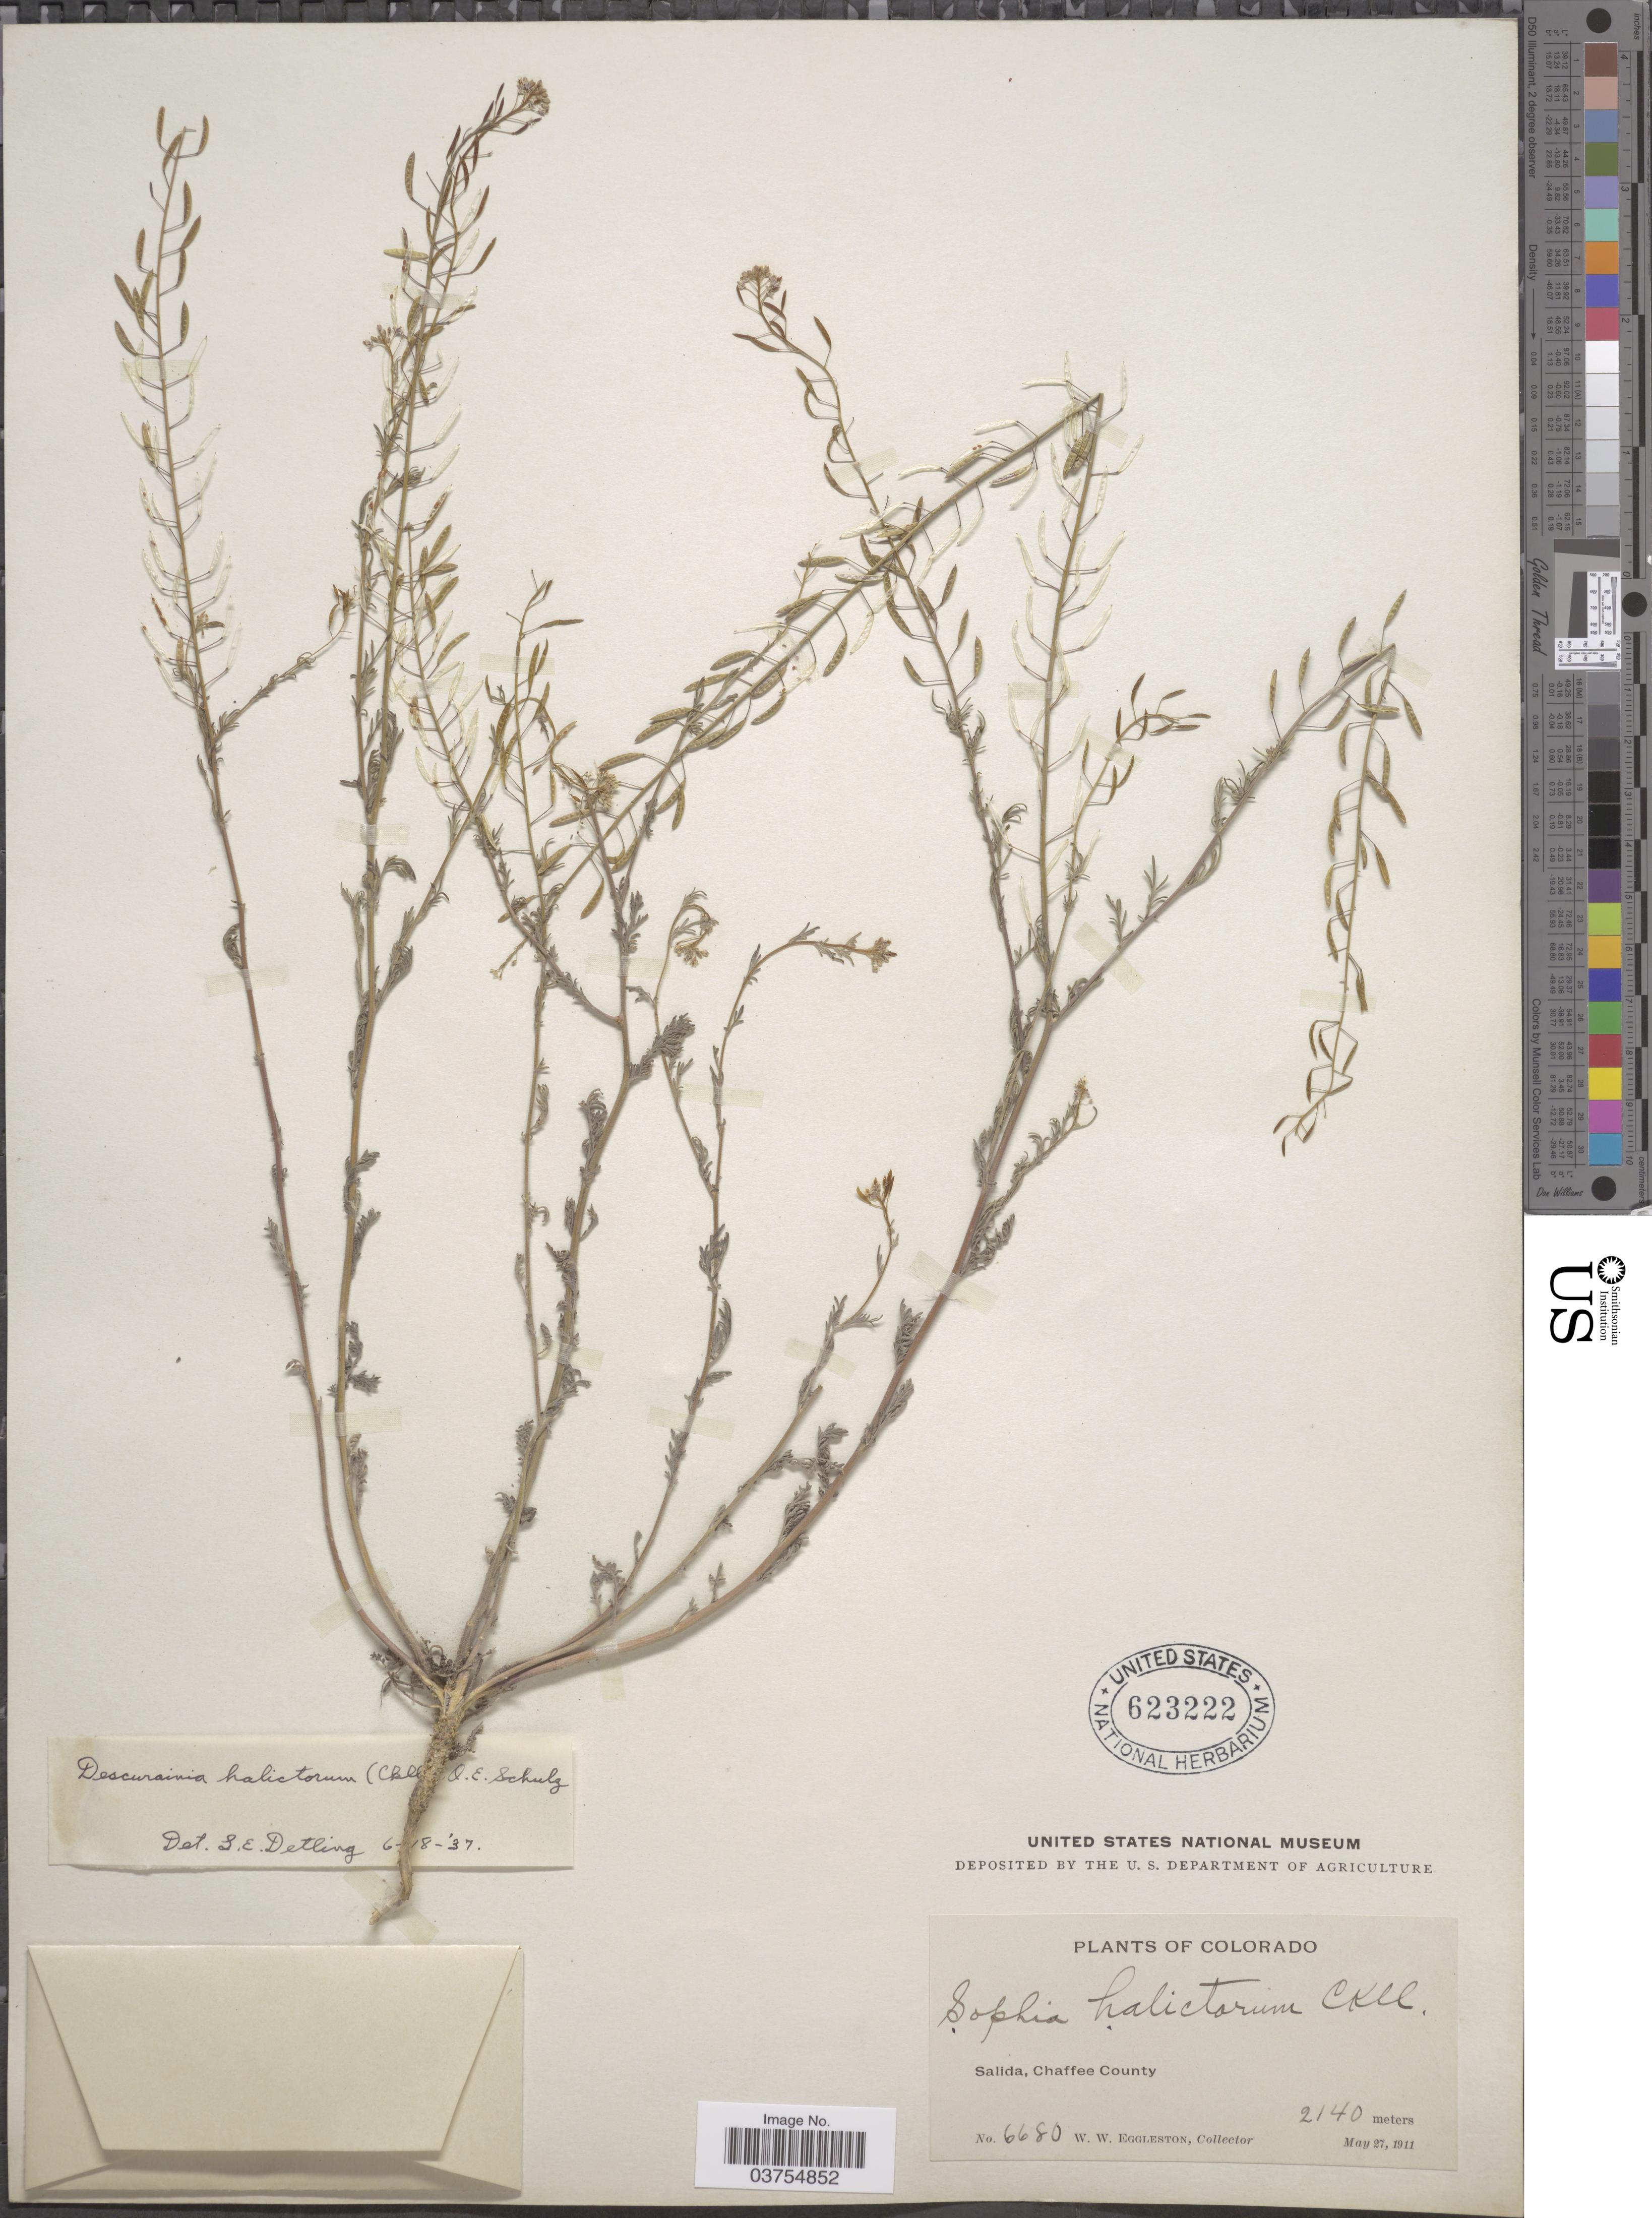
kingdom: Plantae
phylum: Tracheophyta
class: Magnoliopsida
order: Brassicales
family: Brassicaceae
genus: Descurainia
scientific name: Descurainia pinnata subsp. halictorum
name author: (Cockerell) Detling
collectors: W. W. Eggleston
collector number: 6680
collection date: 1911-05-27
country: United States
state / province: Colorado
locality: Salida, Chaffee County.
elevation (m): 2140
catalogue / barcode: US 623222